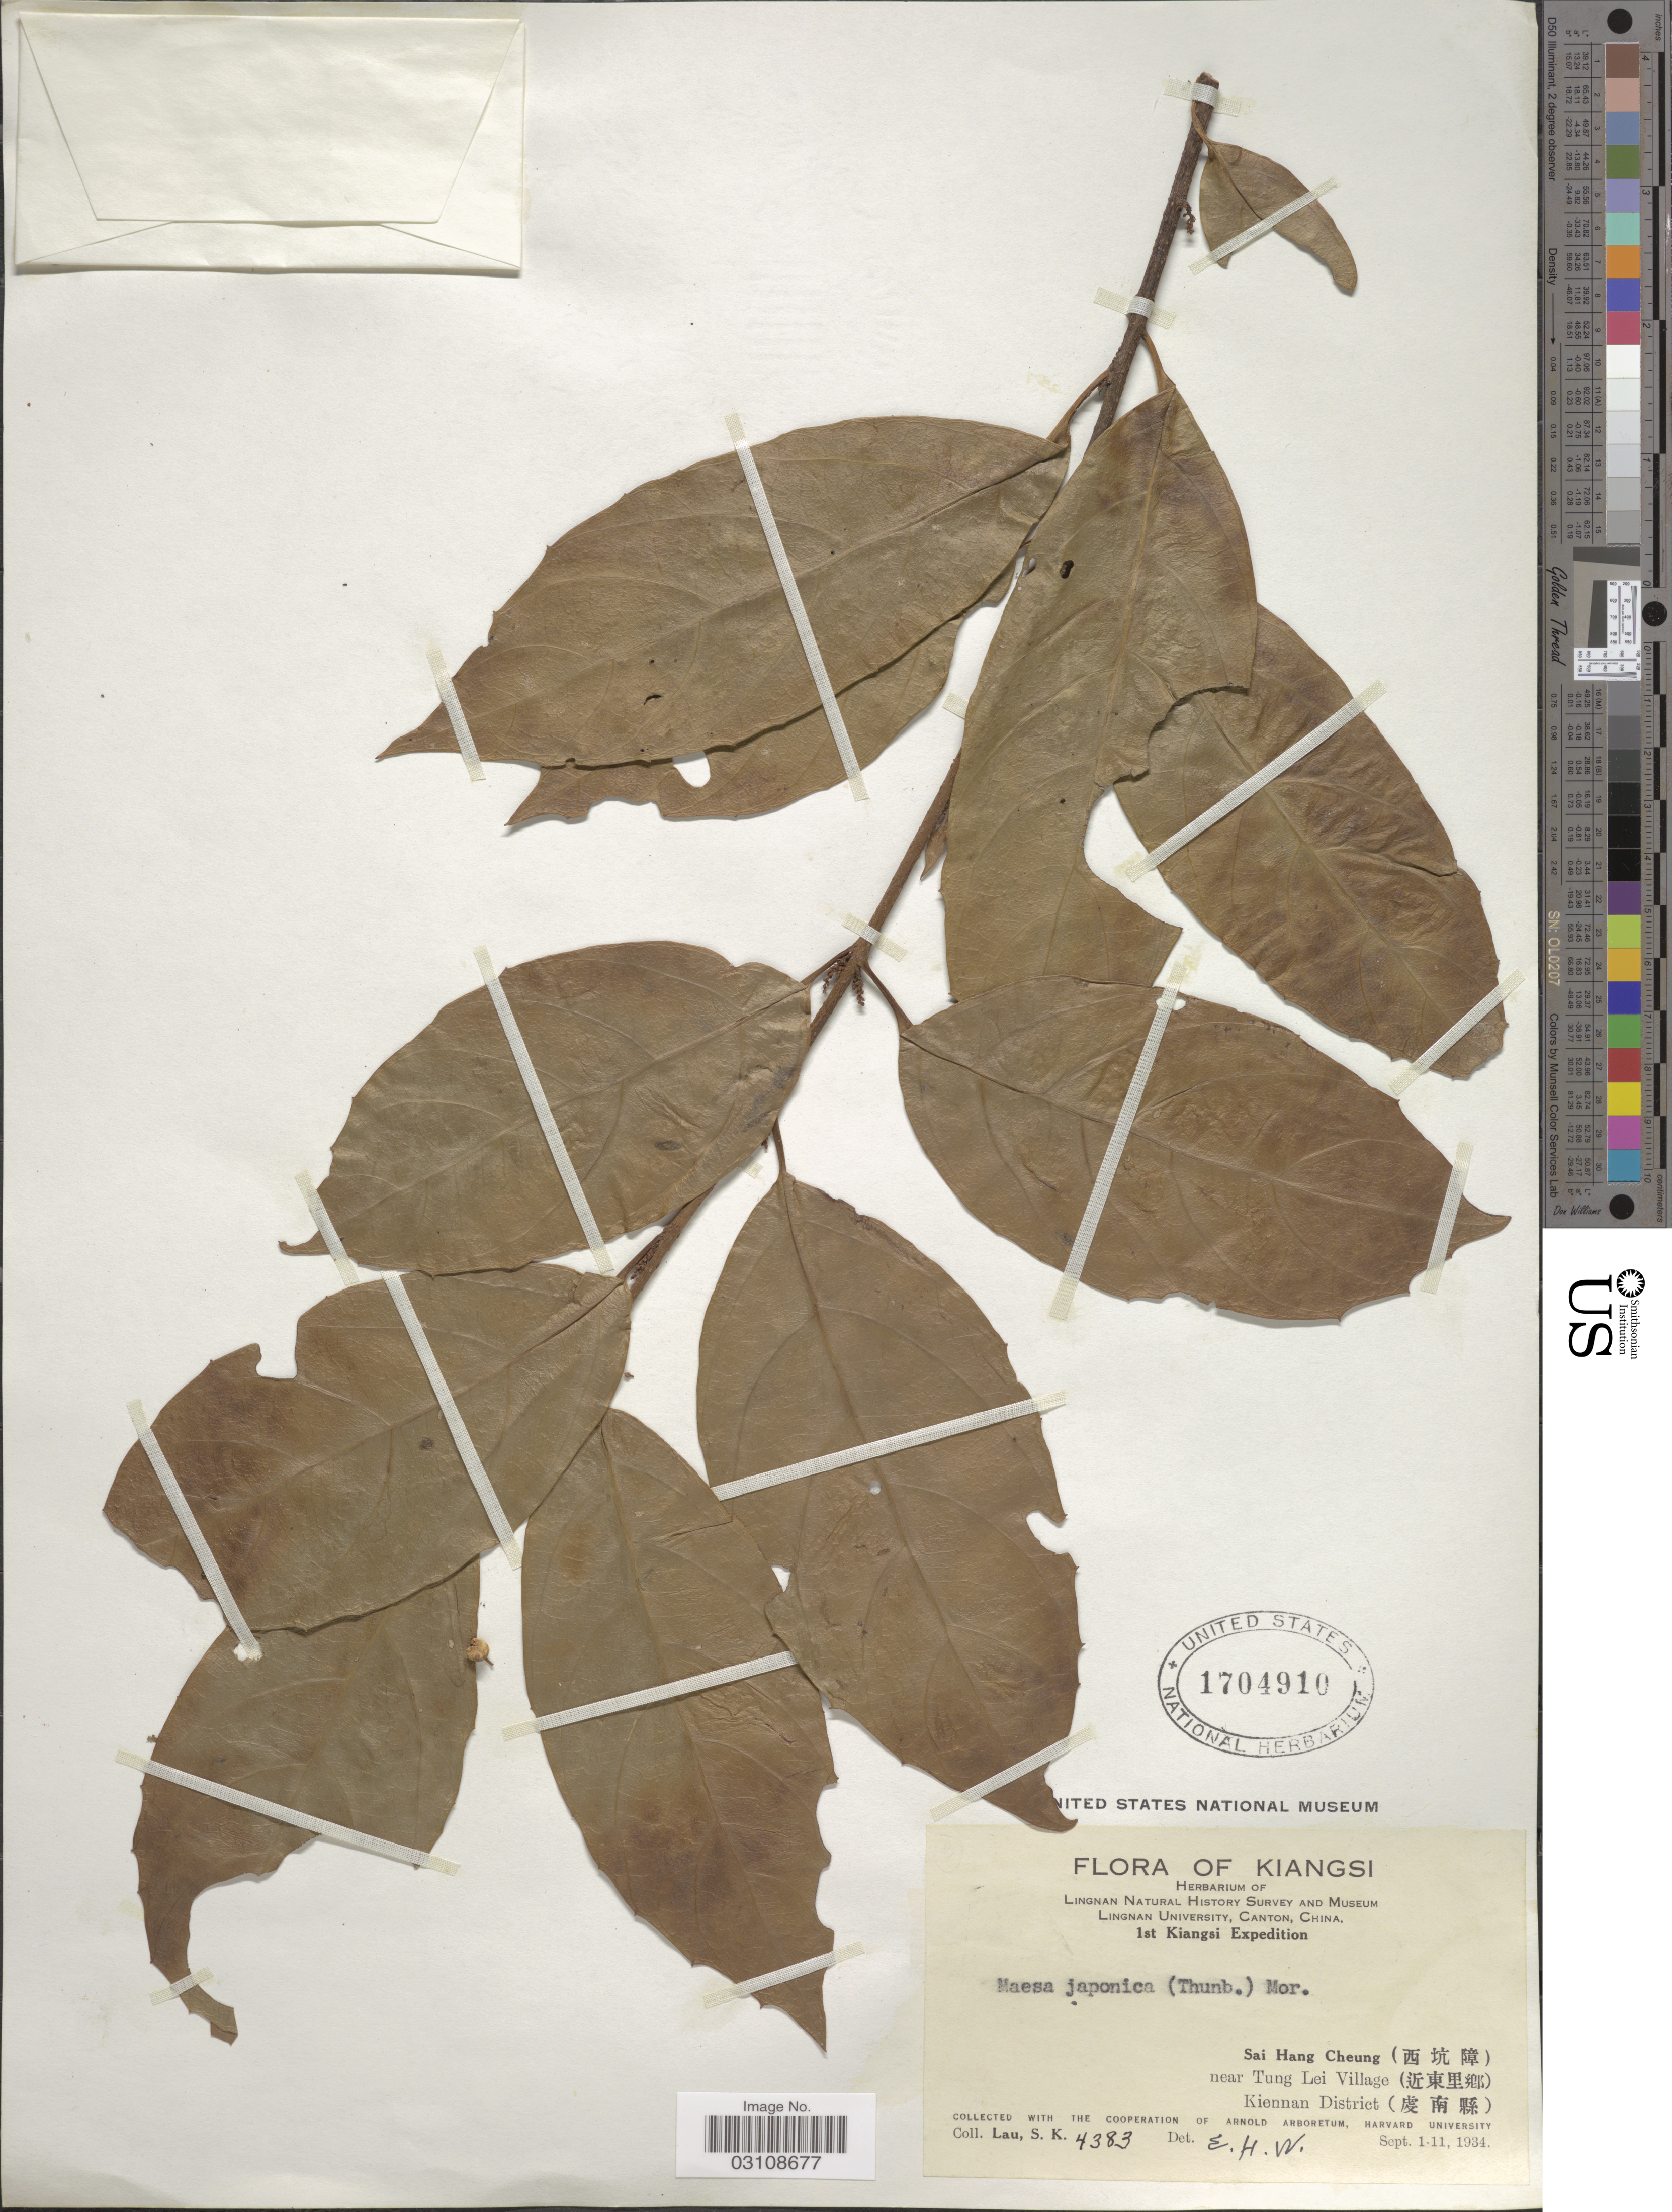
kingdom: Plantae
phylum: Tracheophyta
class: Magnoliopsida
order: Ericales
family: Primulaceae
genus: Maesa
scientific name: Maesa japonica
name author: Merr.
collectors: S. K. Lau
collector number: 4383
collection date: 1934-09-01/1934-09-11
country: China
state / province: Jiangxi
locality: Kiansgi, Sai Hang Cheung, near Tung Lei Village, Kiennan District.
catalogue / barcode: US 1704910